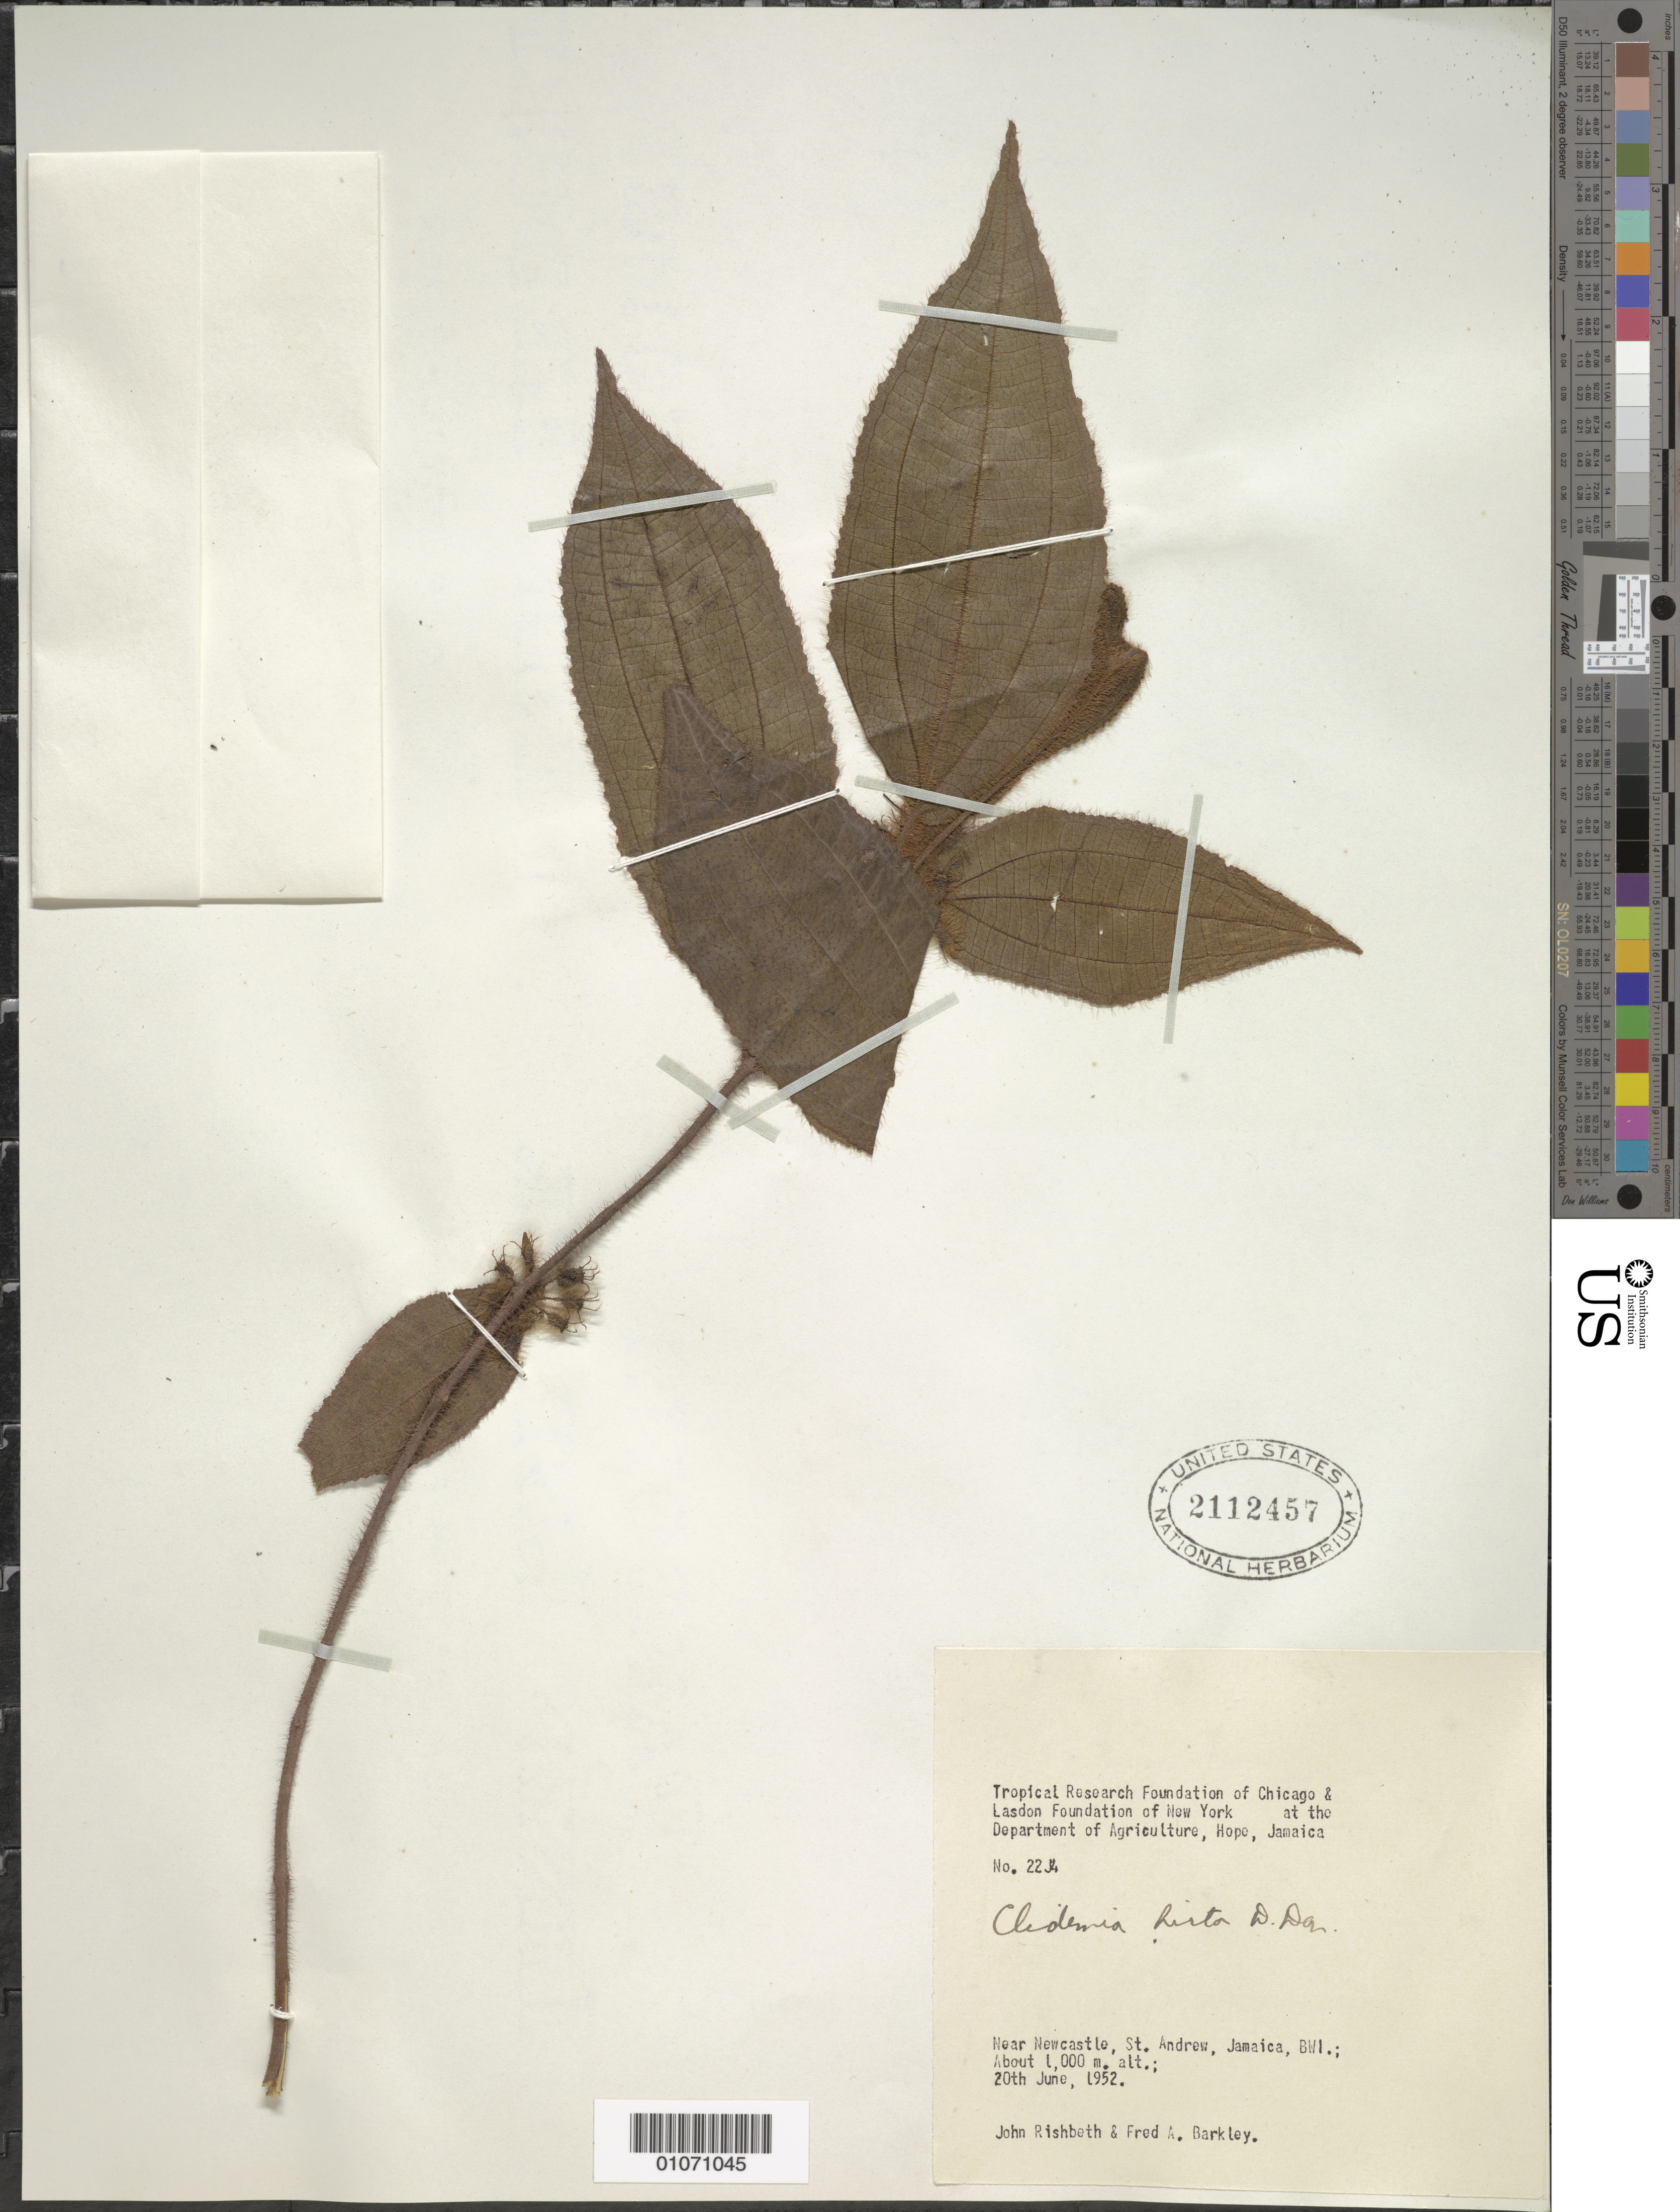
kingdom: Plantae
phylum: Tracheophyta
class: Magnoliopsida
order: Myrtales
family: Melastomataceae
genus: Clidemia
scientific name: Clidemia hirta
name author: (L.) D. Don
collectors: J. Rishbeth & F. A. Barkley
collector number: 22J4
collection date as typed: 20 Jun 1952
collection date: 1952-06-20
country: Jamaica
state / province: Saint Andrew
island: Jamaica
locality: Newcastle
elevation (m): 1000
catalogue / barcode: US 2112457